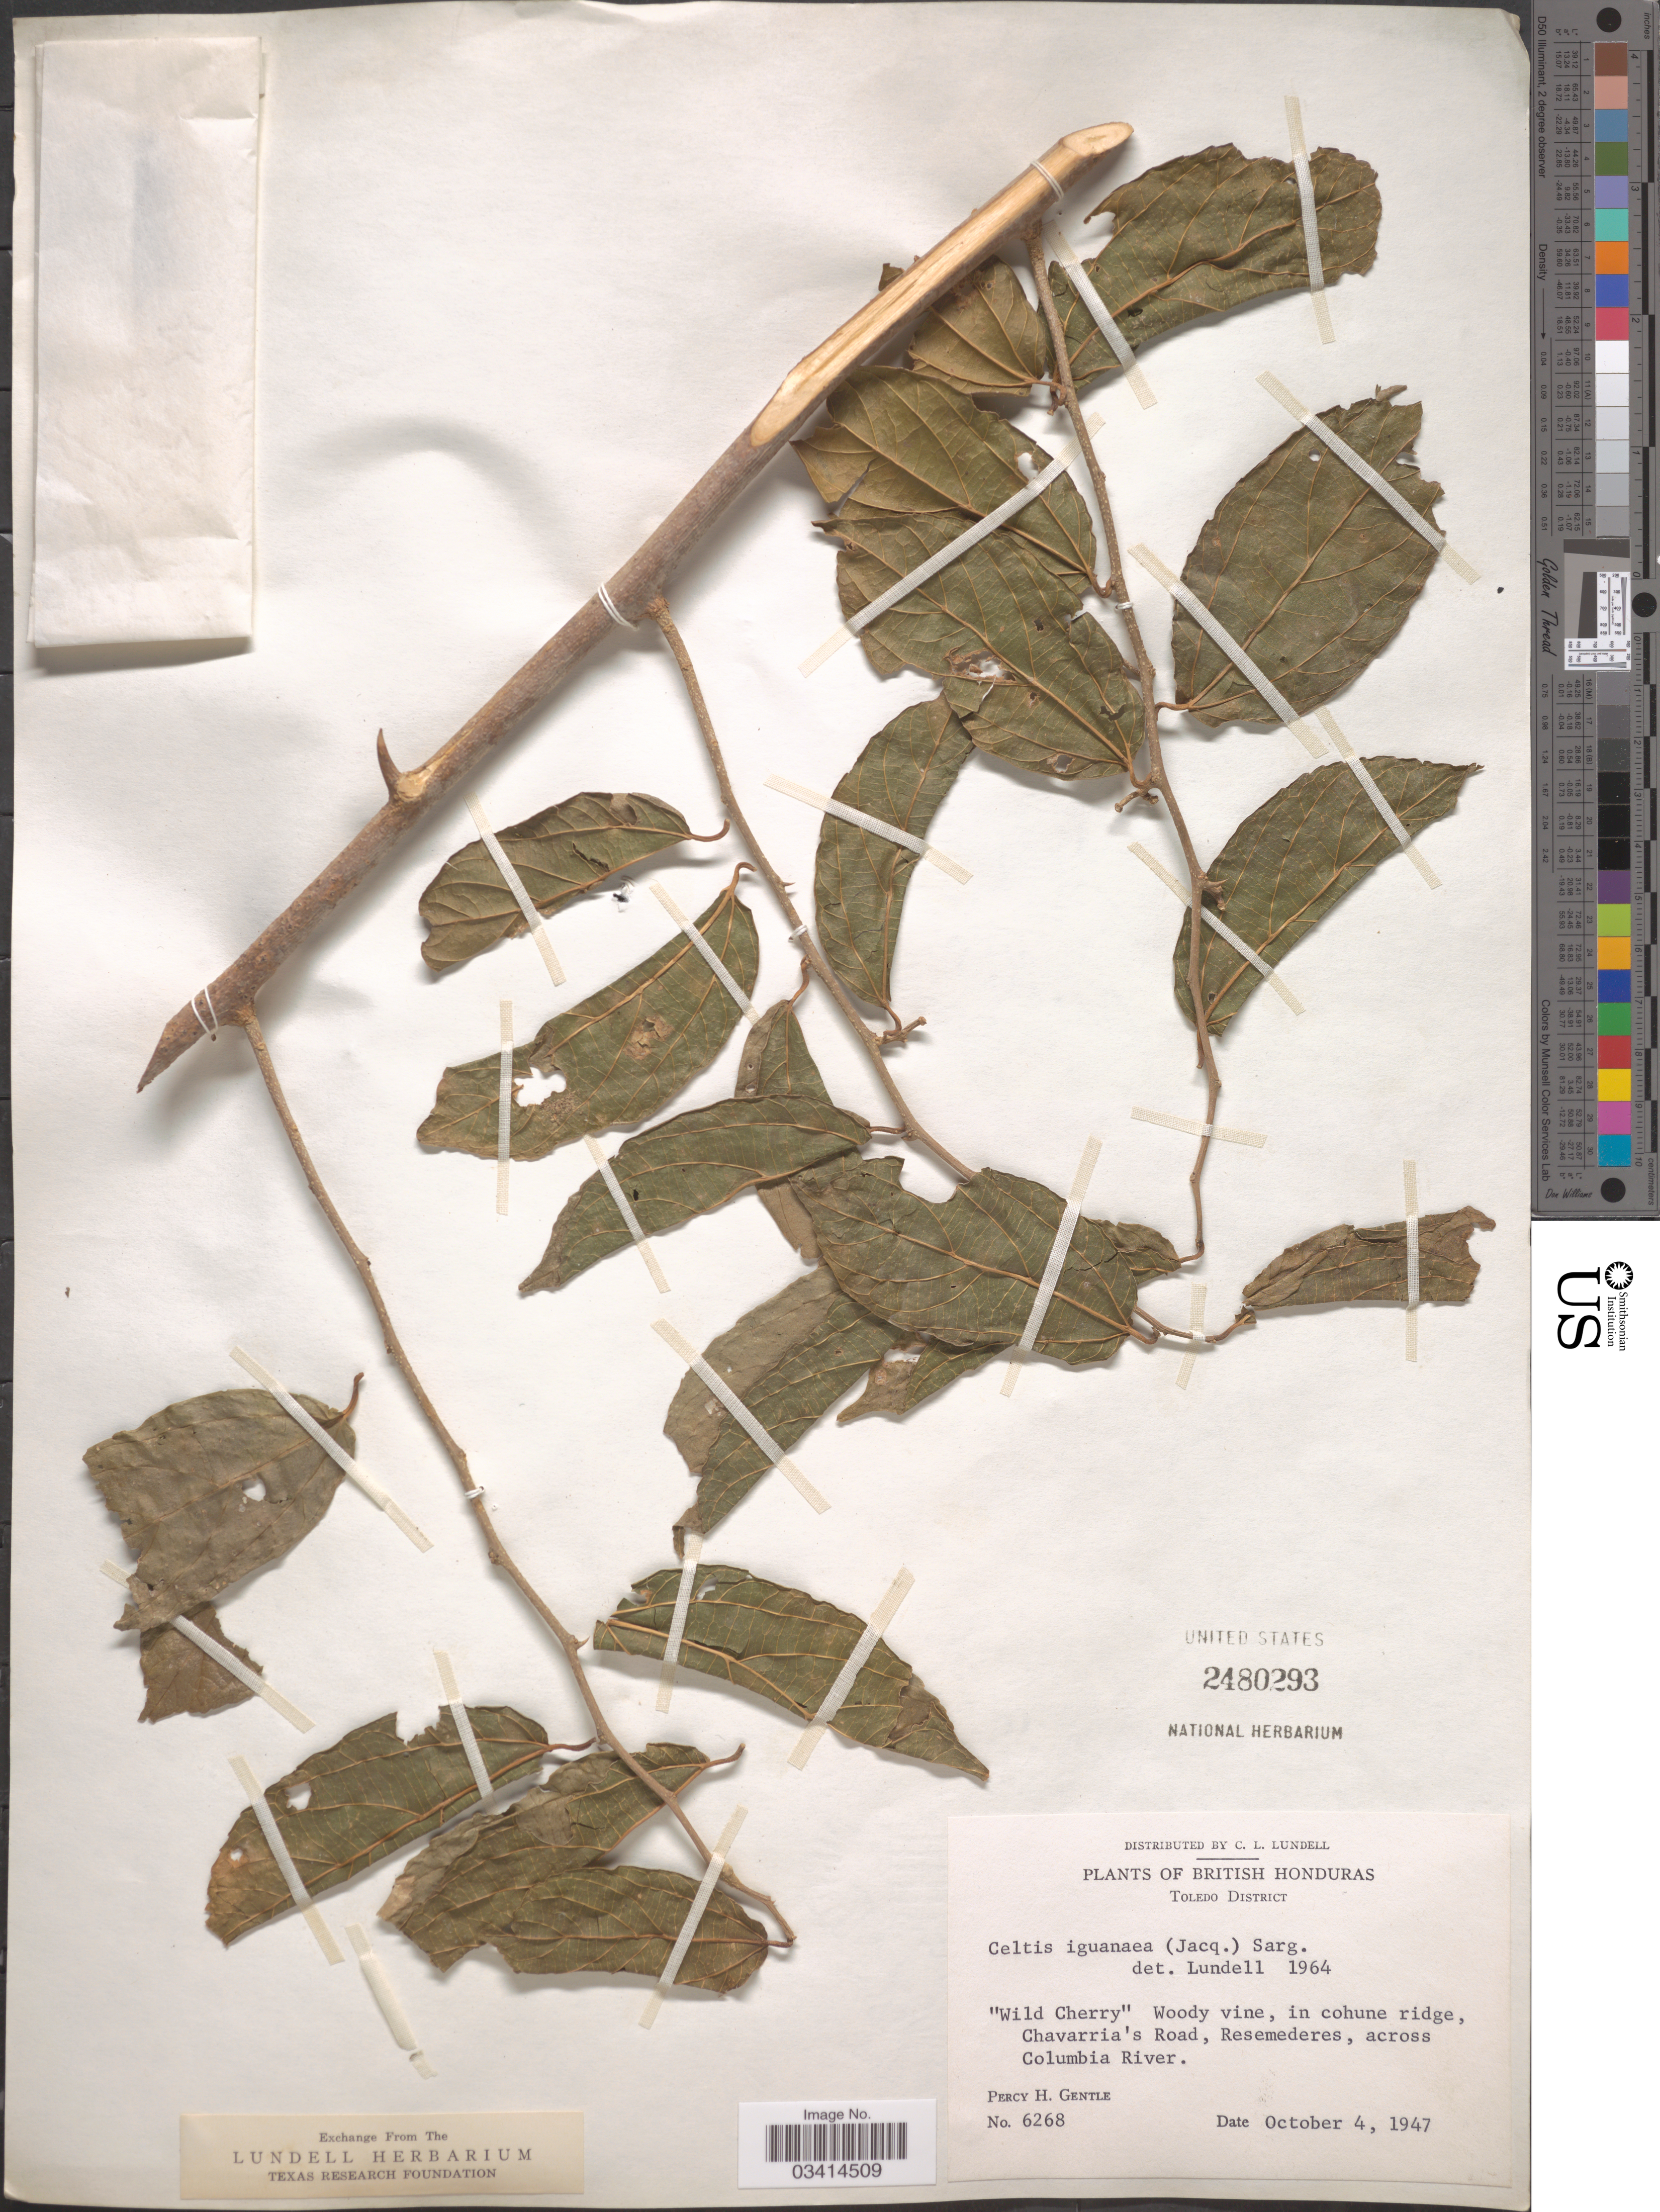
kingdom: Plantae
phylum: Tracheophyta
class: Magnoliopsida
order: Rosales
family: Cannabaceae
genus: Celtis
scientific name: Celtis iguanaea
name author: (Jacq.) Sarg.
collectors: P. H. Gentle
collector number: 6268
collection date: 1947-10-04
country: Belize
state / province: Toledo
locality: British Honduras. Toledo District. Woody vine, in cohune ridge, Chavarria's Road, Resemederes, across Columbia River.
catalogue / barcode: US 2480293